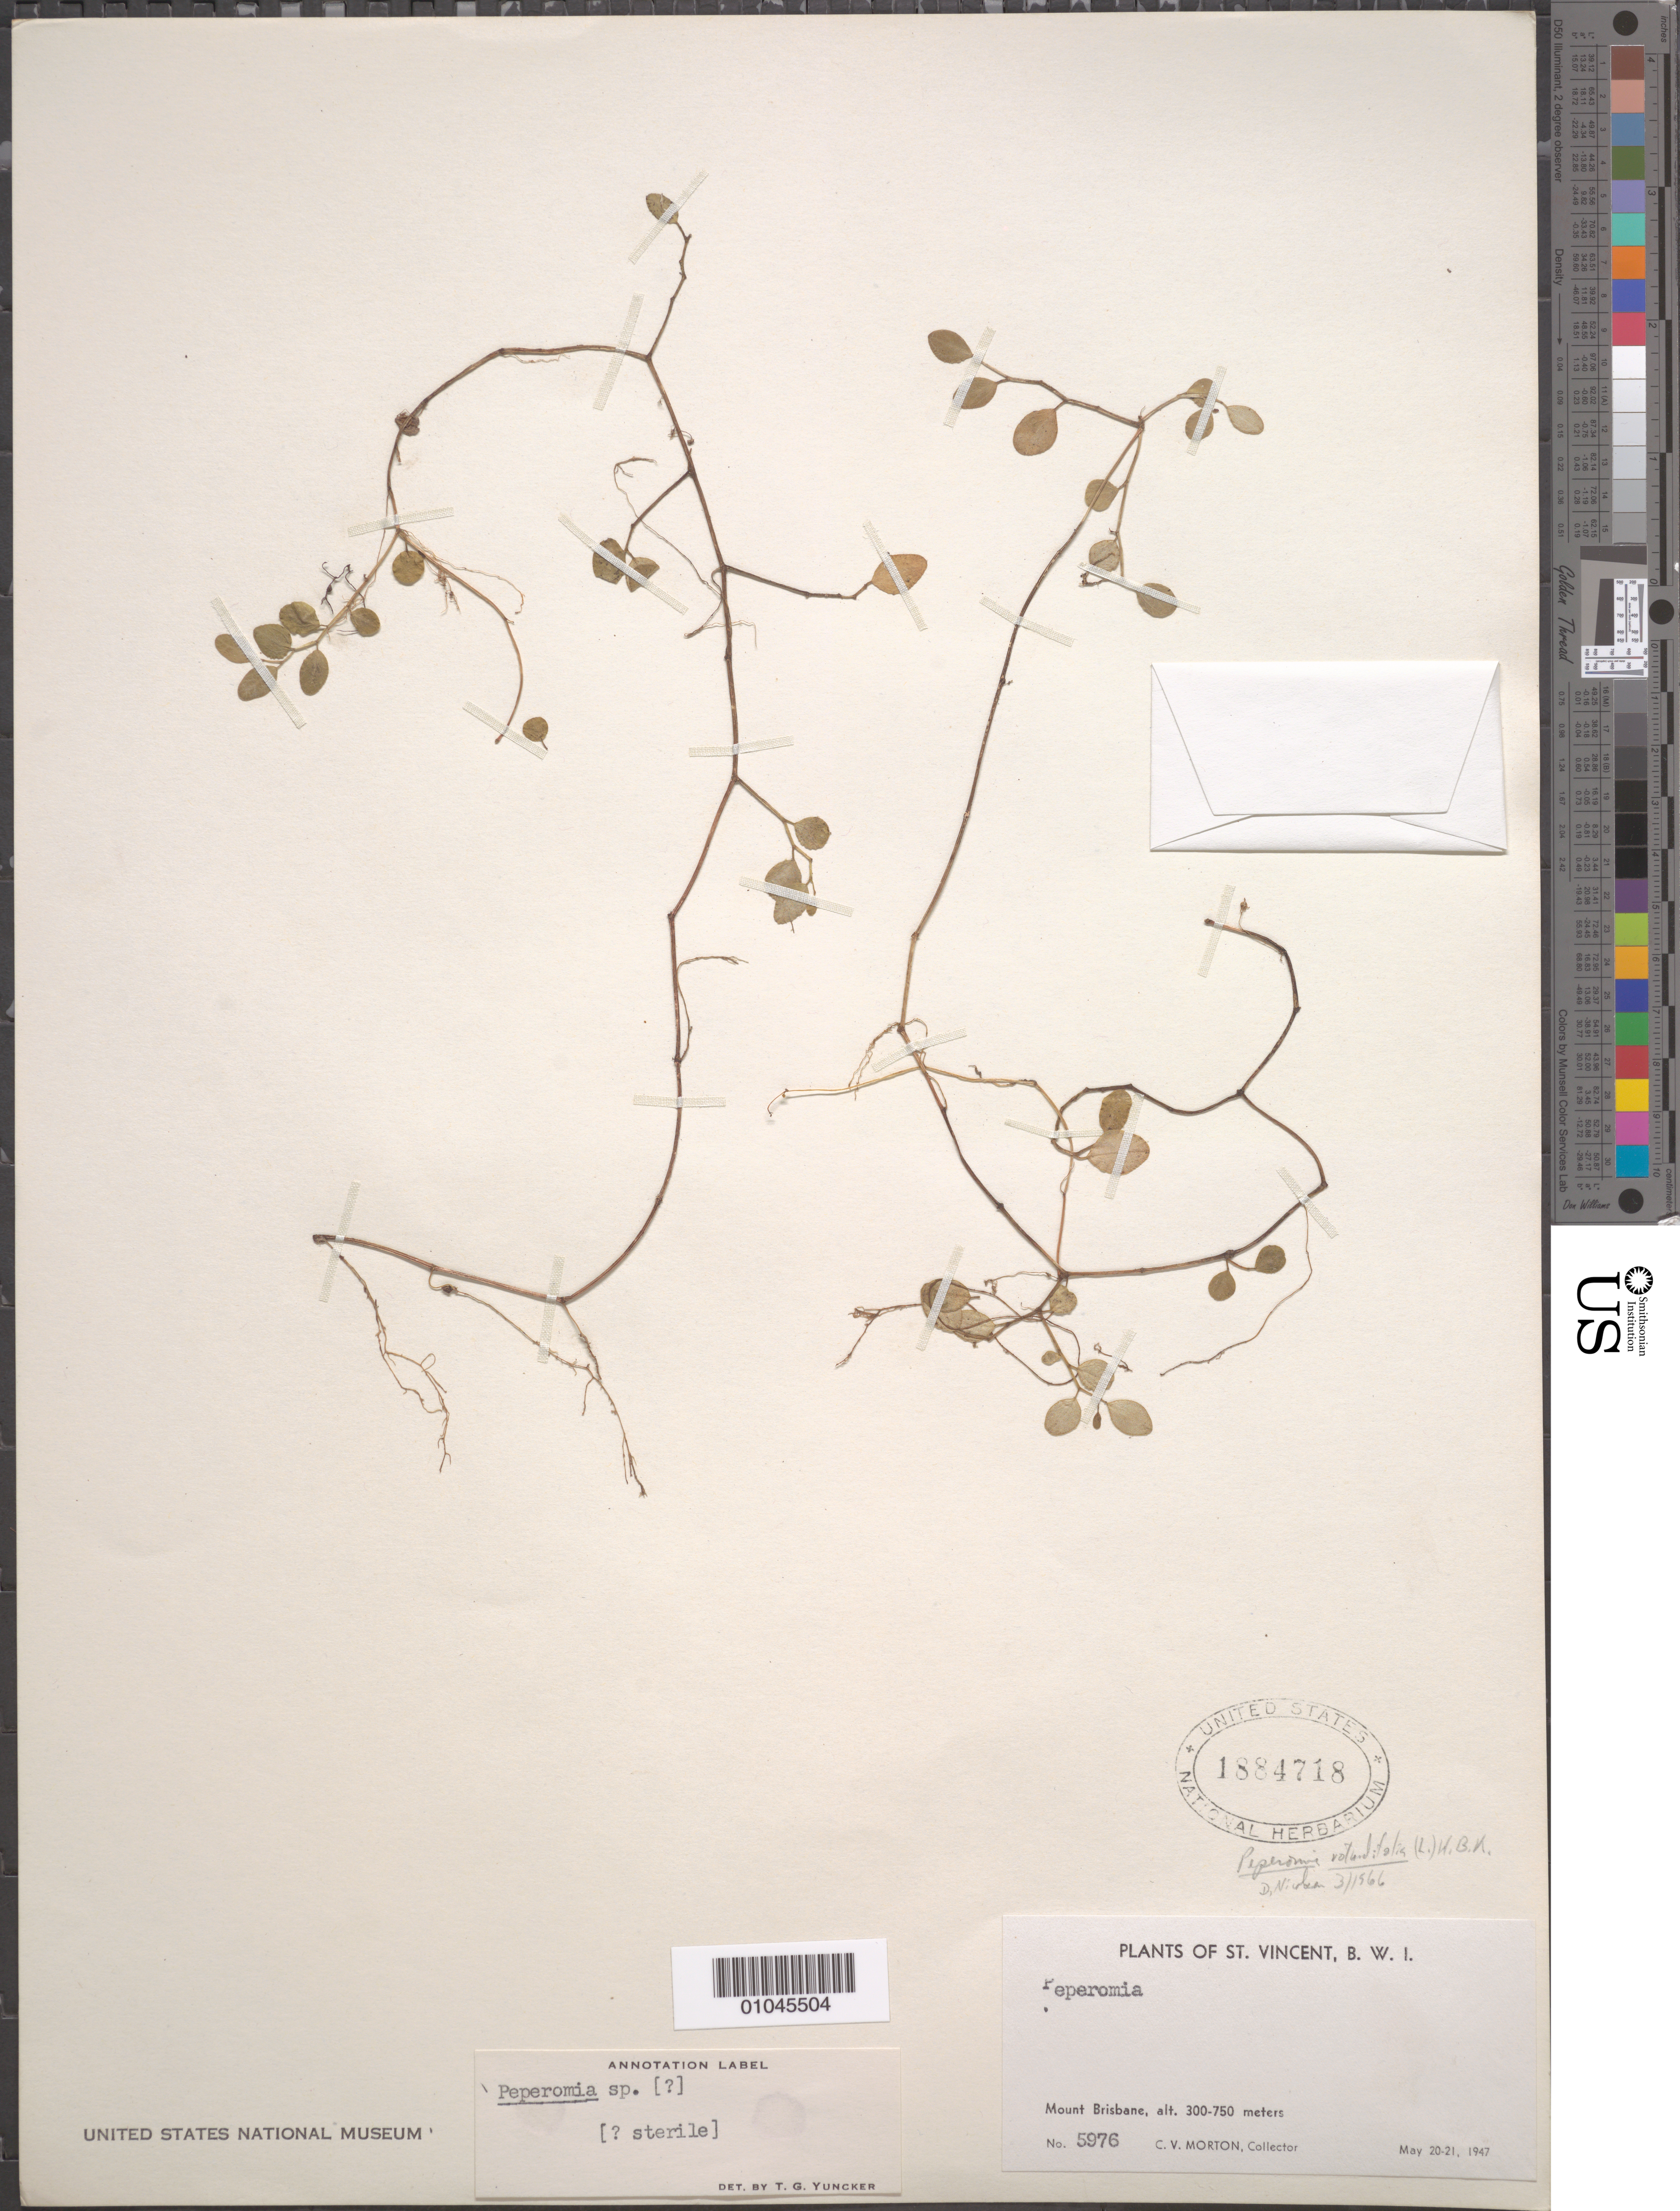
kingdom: Plantae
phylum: Tracheophyta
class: Magnoliopsida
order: Piperales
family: Piperaceae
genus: Peperomia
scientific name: Peperomia rotundifolia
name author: (L.) Kunth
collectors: C. V. Morton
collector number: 5976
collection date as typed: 20 May 1947 to 21 May 1947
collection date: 1947-05-20/1947-05-21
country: St. Vincent - Grenadines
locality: Mount Brisbane.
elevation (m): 300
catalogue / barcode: US 1884718